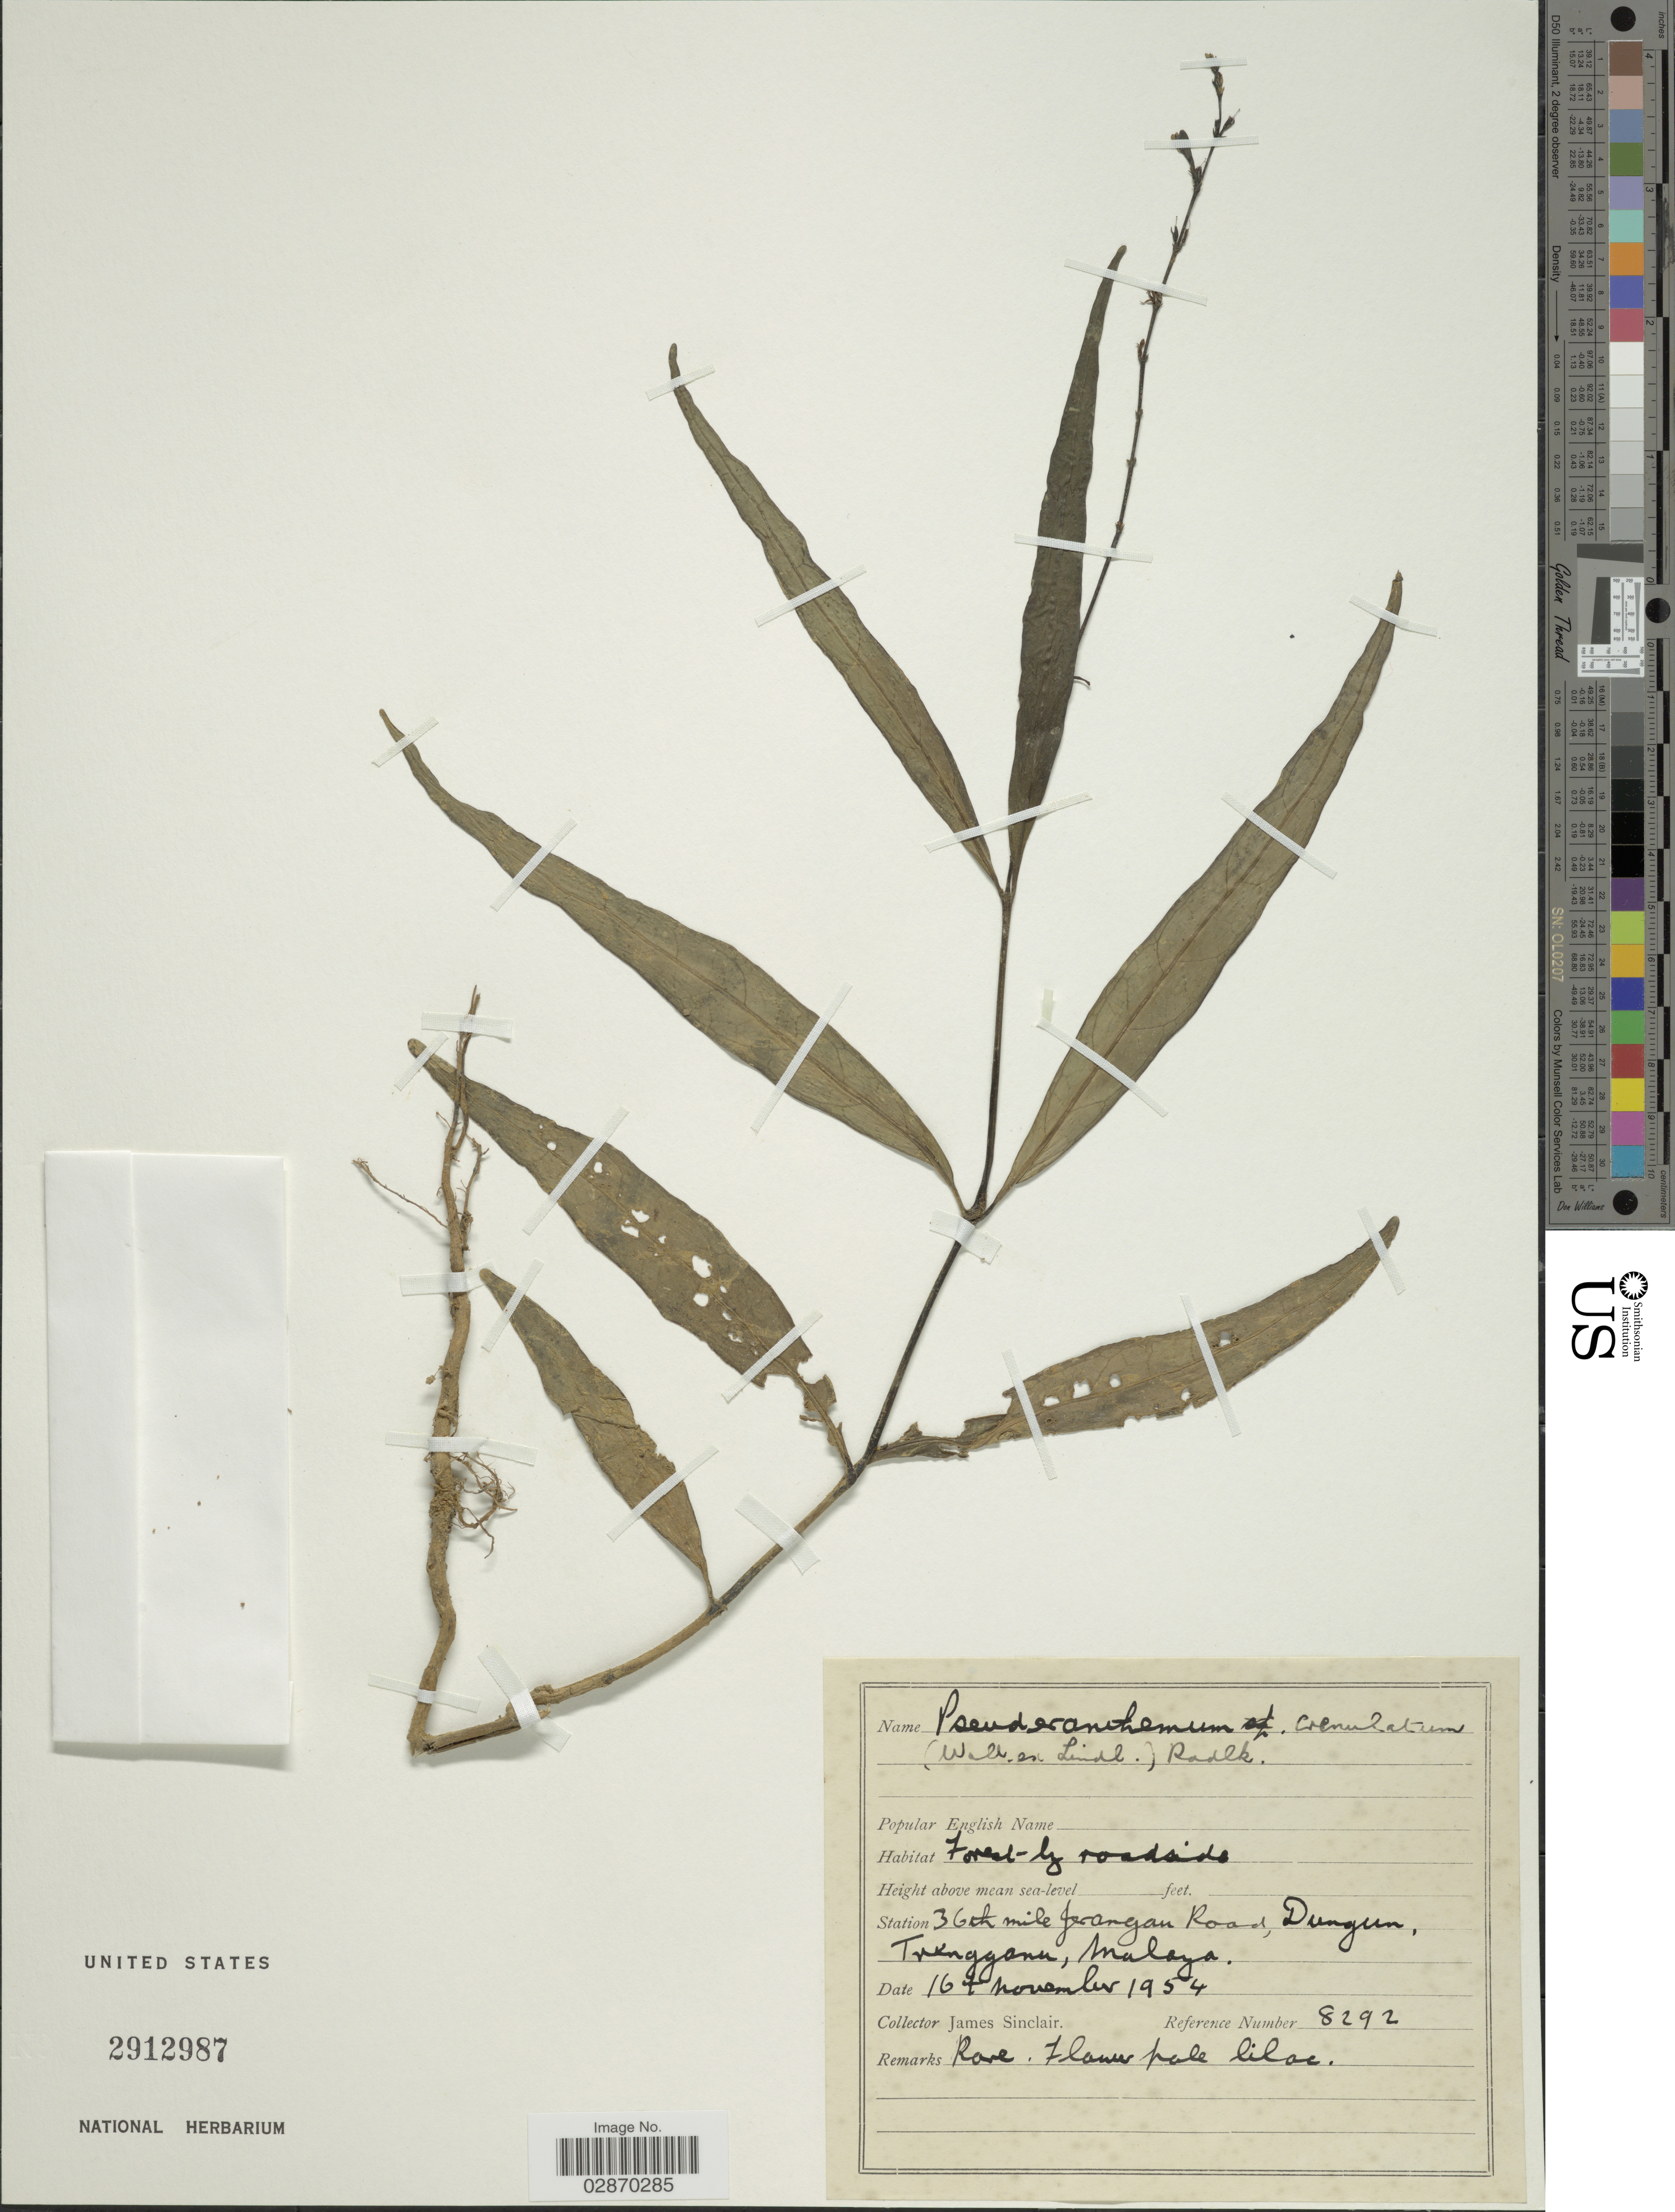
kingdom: Plantae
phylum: Tracheophyta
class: Magnoliopsida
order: Lamiales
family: Acanthaceae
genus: Pseuderanthemum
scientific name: Pseuderanthemum crenulatum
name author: (Wall. ex Lindl.) Radlk.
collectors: J. Sinclair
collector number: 8292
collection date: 1954-11-16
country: Malaysia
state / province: Terengganu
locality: Station 36th mile Jorangan Road, Dungun, Terengganu, Malaya.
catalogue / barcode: US 2912987